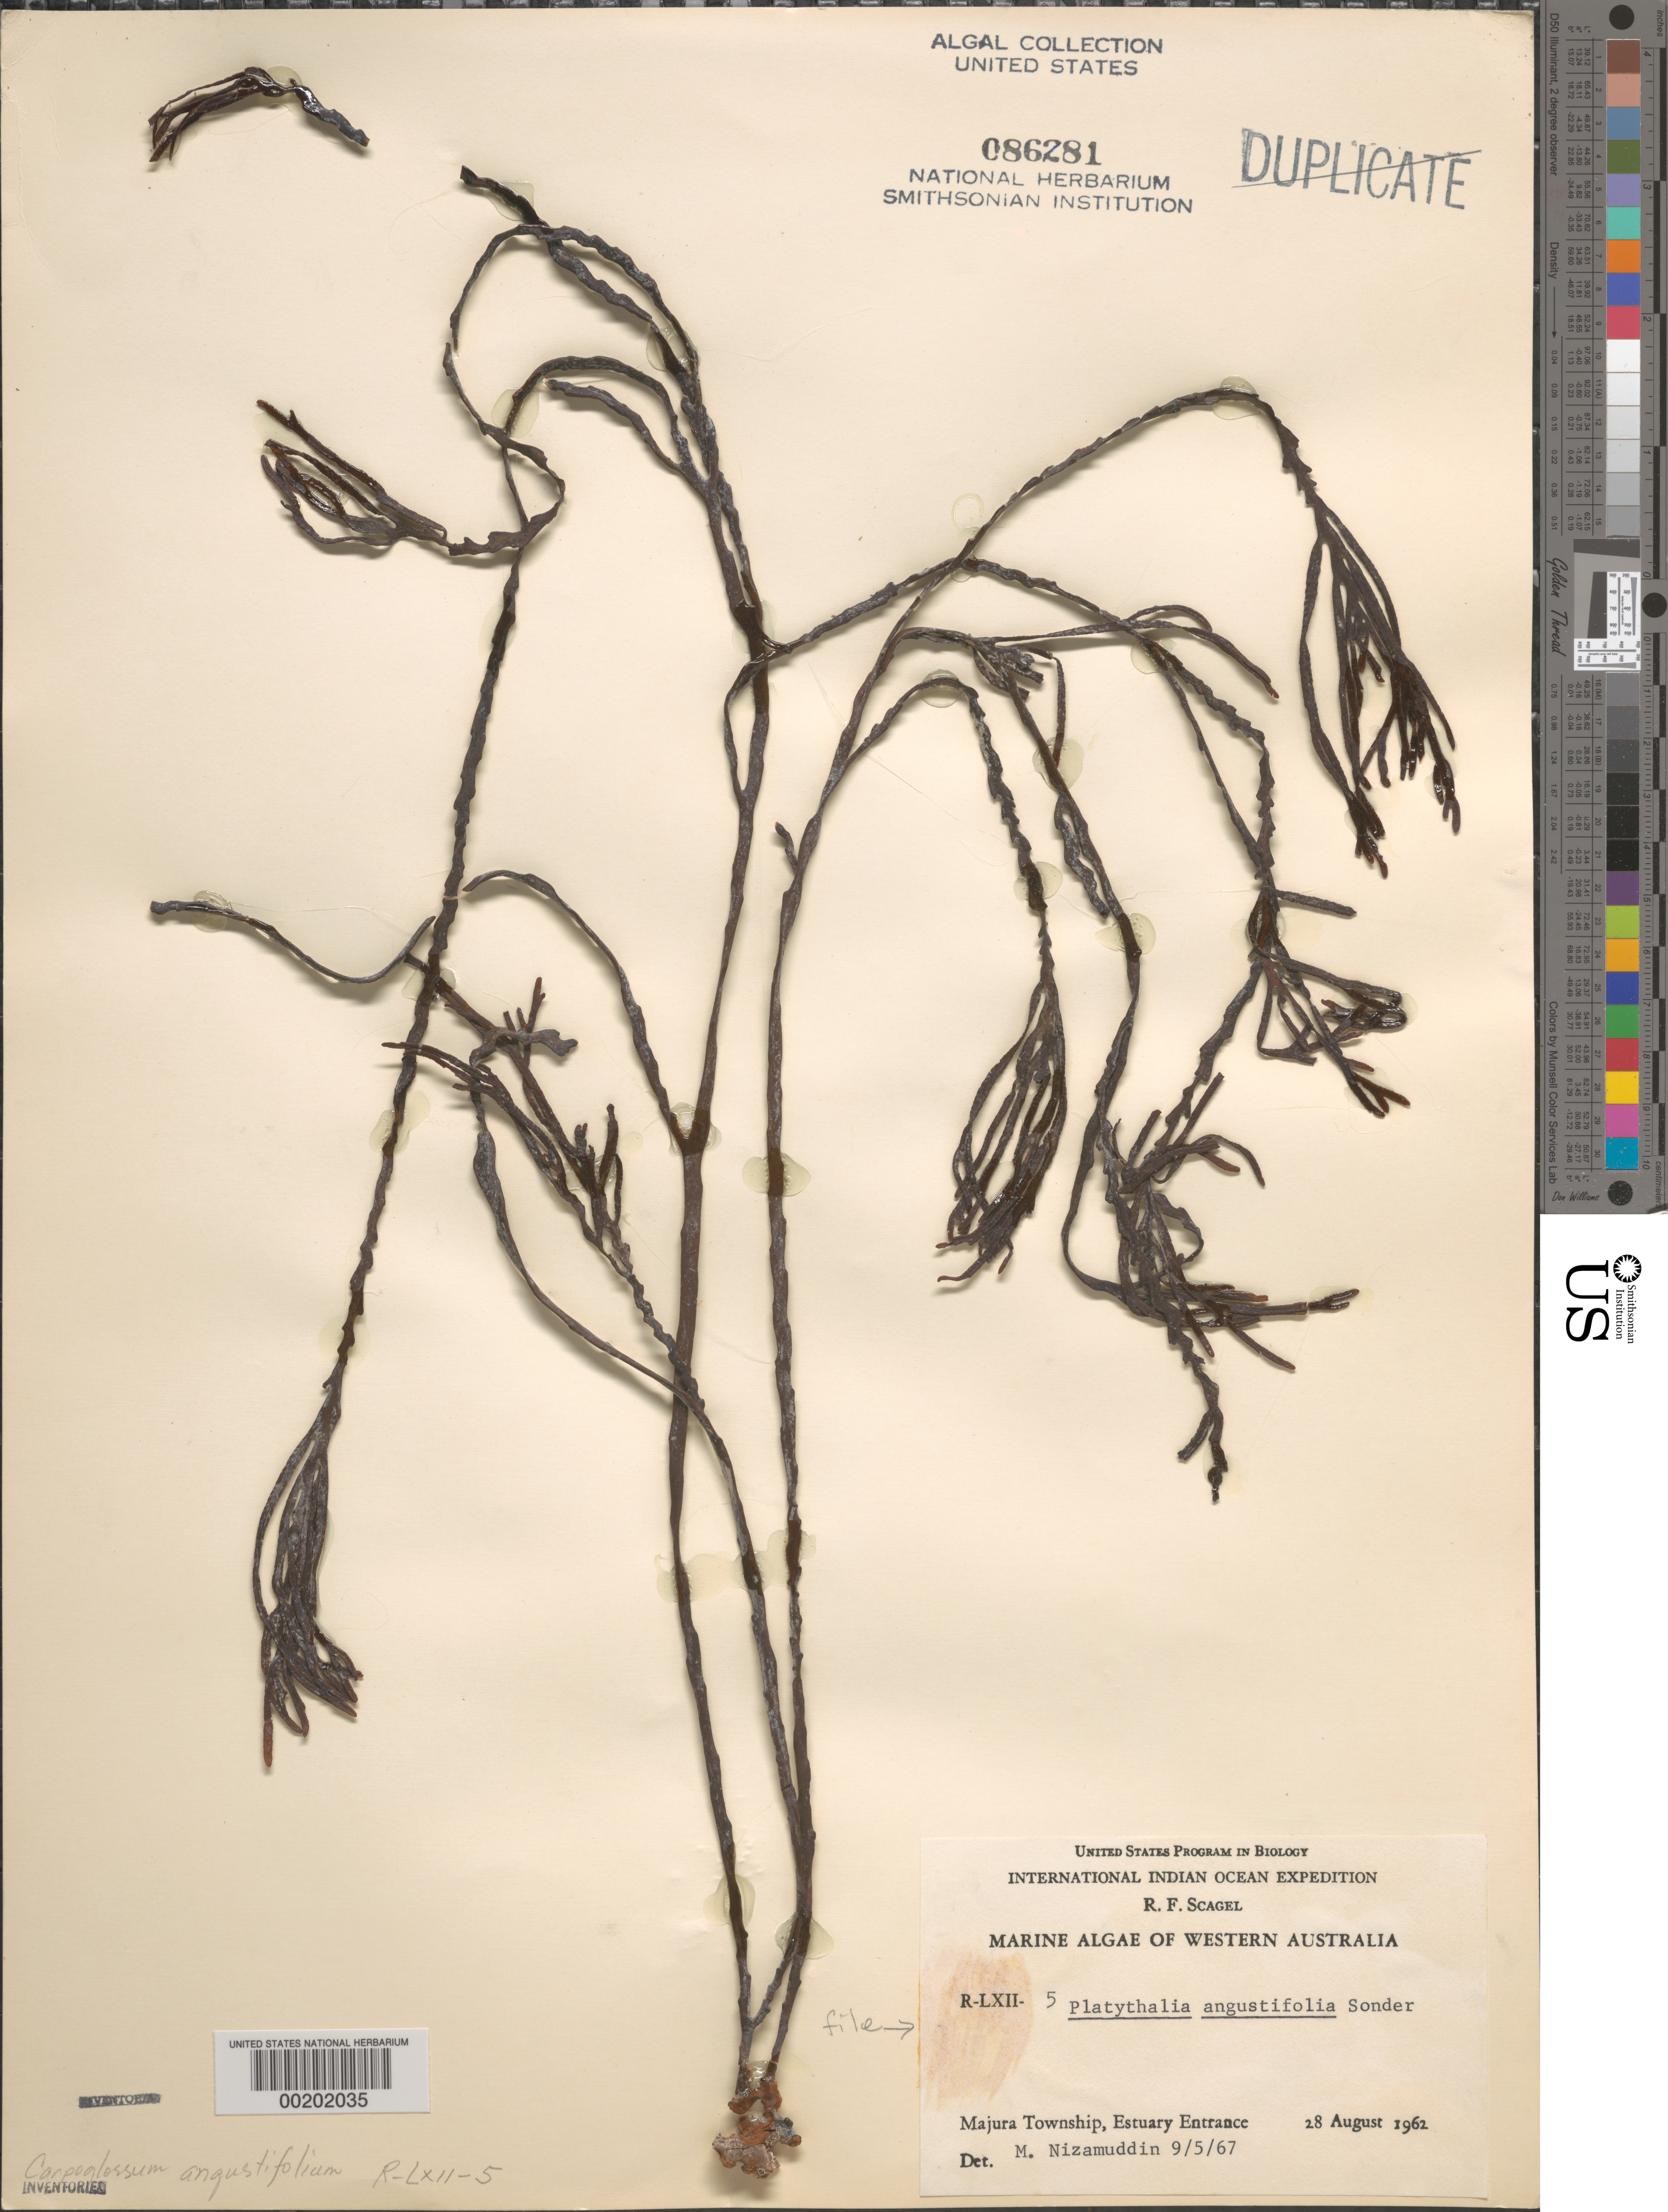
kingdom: Chromista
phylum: Ochrophyta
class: Phaeophyceae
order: Fucales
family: Sargassaceae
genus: Platythalia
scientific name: Platythalia angustifolia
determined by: Nizamuddin, M.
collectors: R. F. Scagel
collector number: R-LXII-5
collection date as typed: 28 Aug 1962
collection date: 1962-08-28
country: Australia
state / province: Western Australia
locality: Majura Township, estuary entrance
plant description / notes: International Indian Ocean Expedition, 1962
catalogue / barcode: US 86281